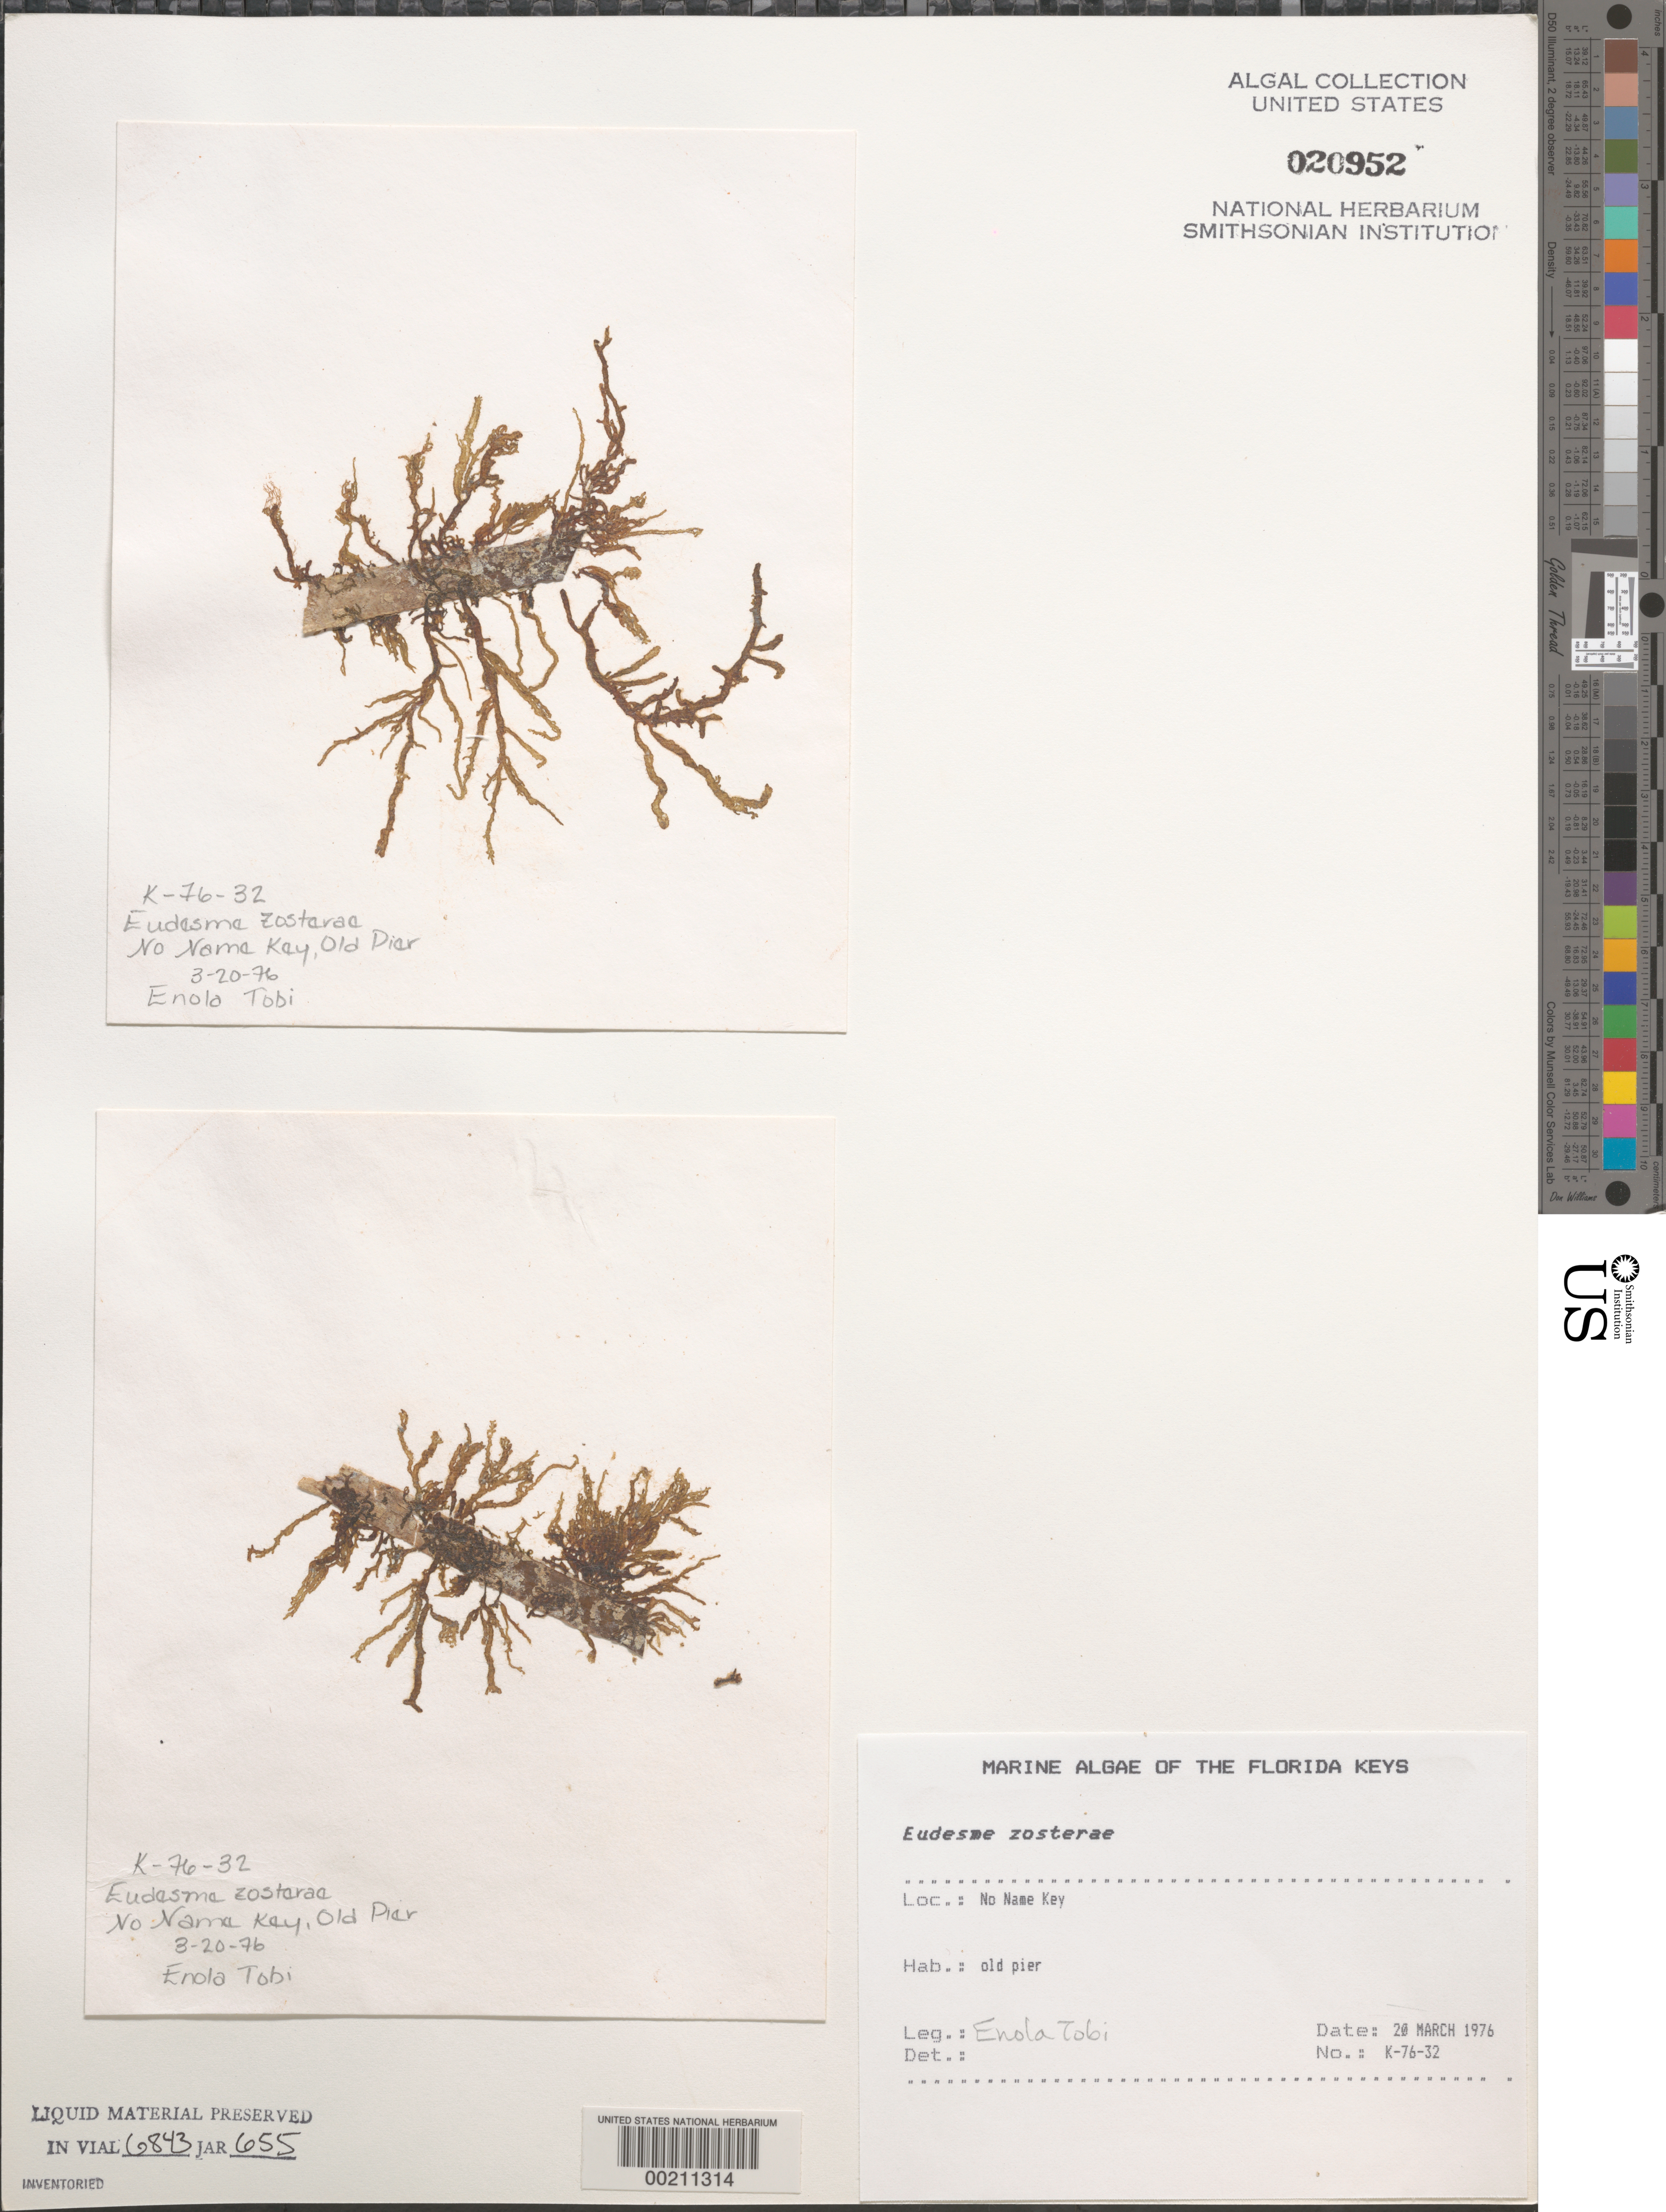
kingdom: Chromista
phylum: Ochrophyta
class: Phaeophyceae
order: Ectocarpales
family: Chordariaceae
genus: Cladosiphon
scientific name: Cladosiphon zosterae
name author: (J. Agardh) Kylin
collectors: E. Tobi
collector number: K-76-32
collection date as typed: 20 Mar 1976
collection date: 1976-03-20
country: United States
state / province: Florida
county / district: Monroe County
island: No Name Key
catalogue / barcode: US 20952